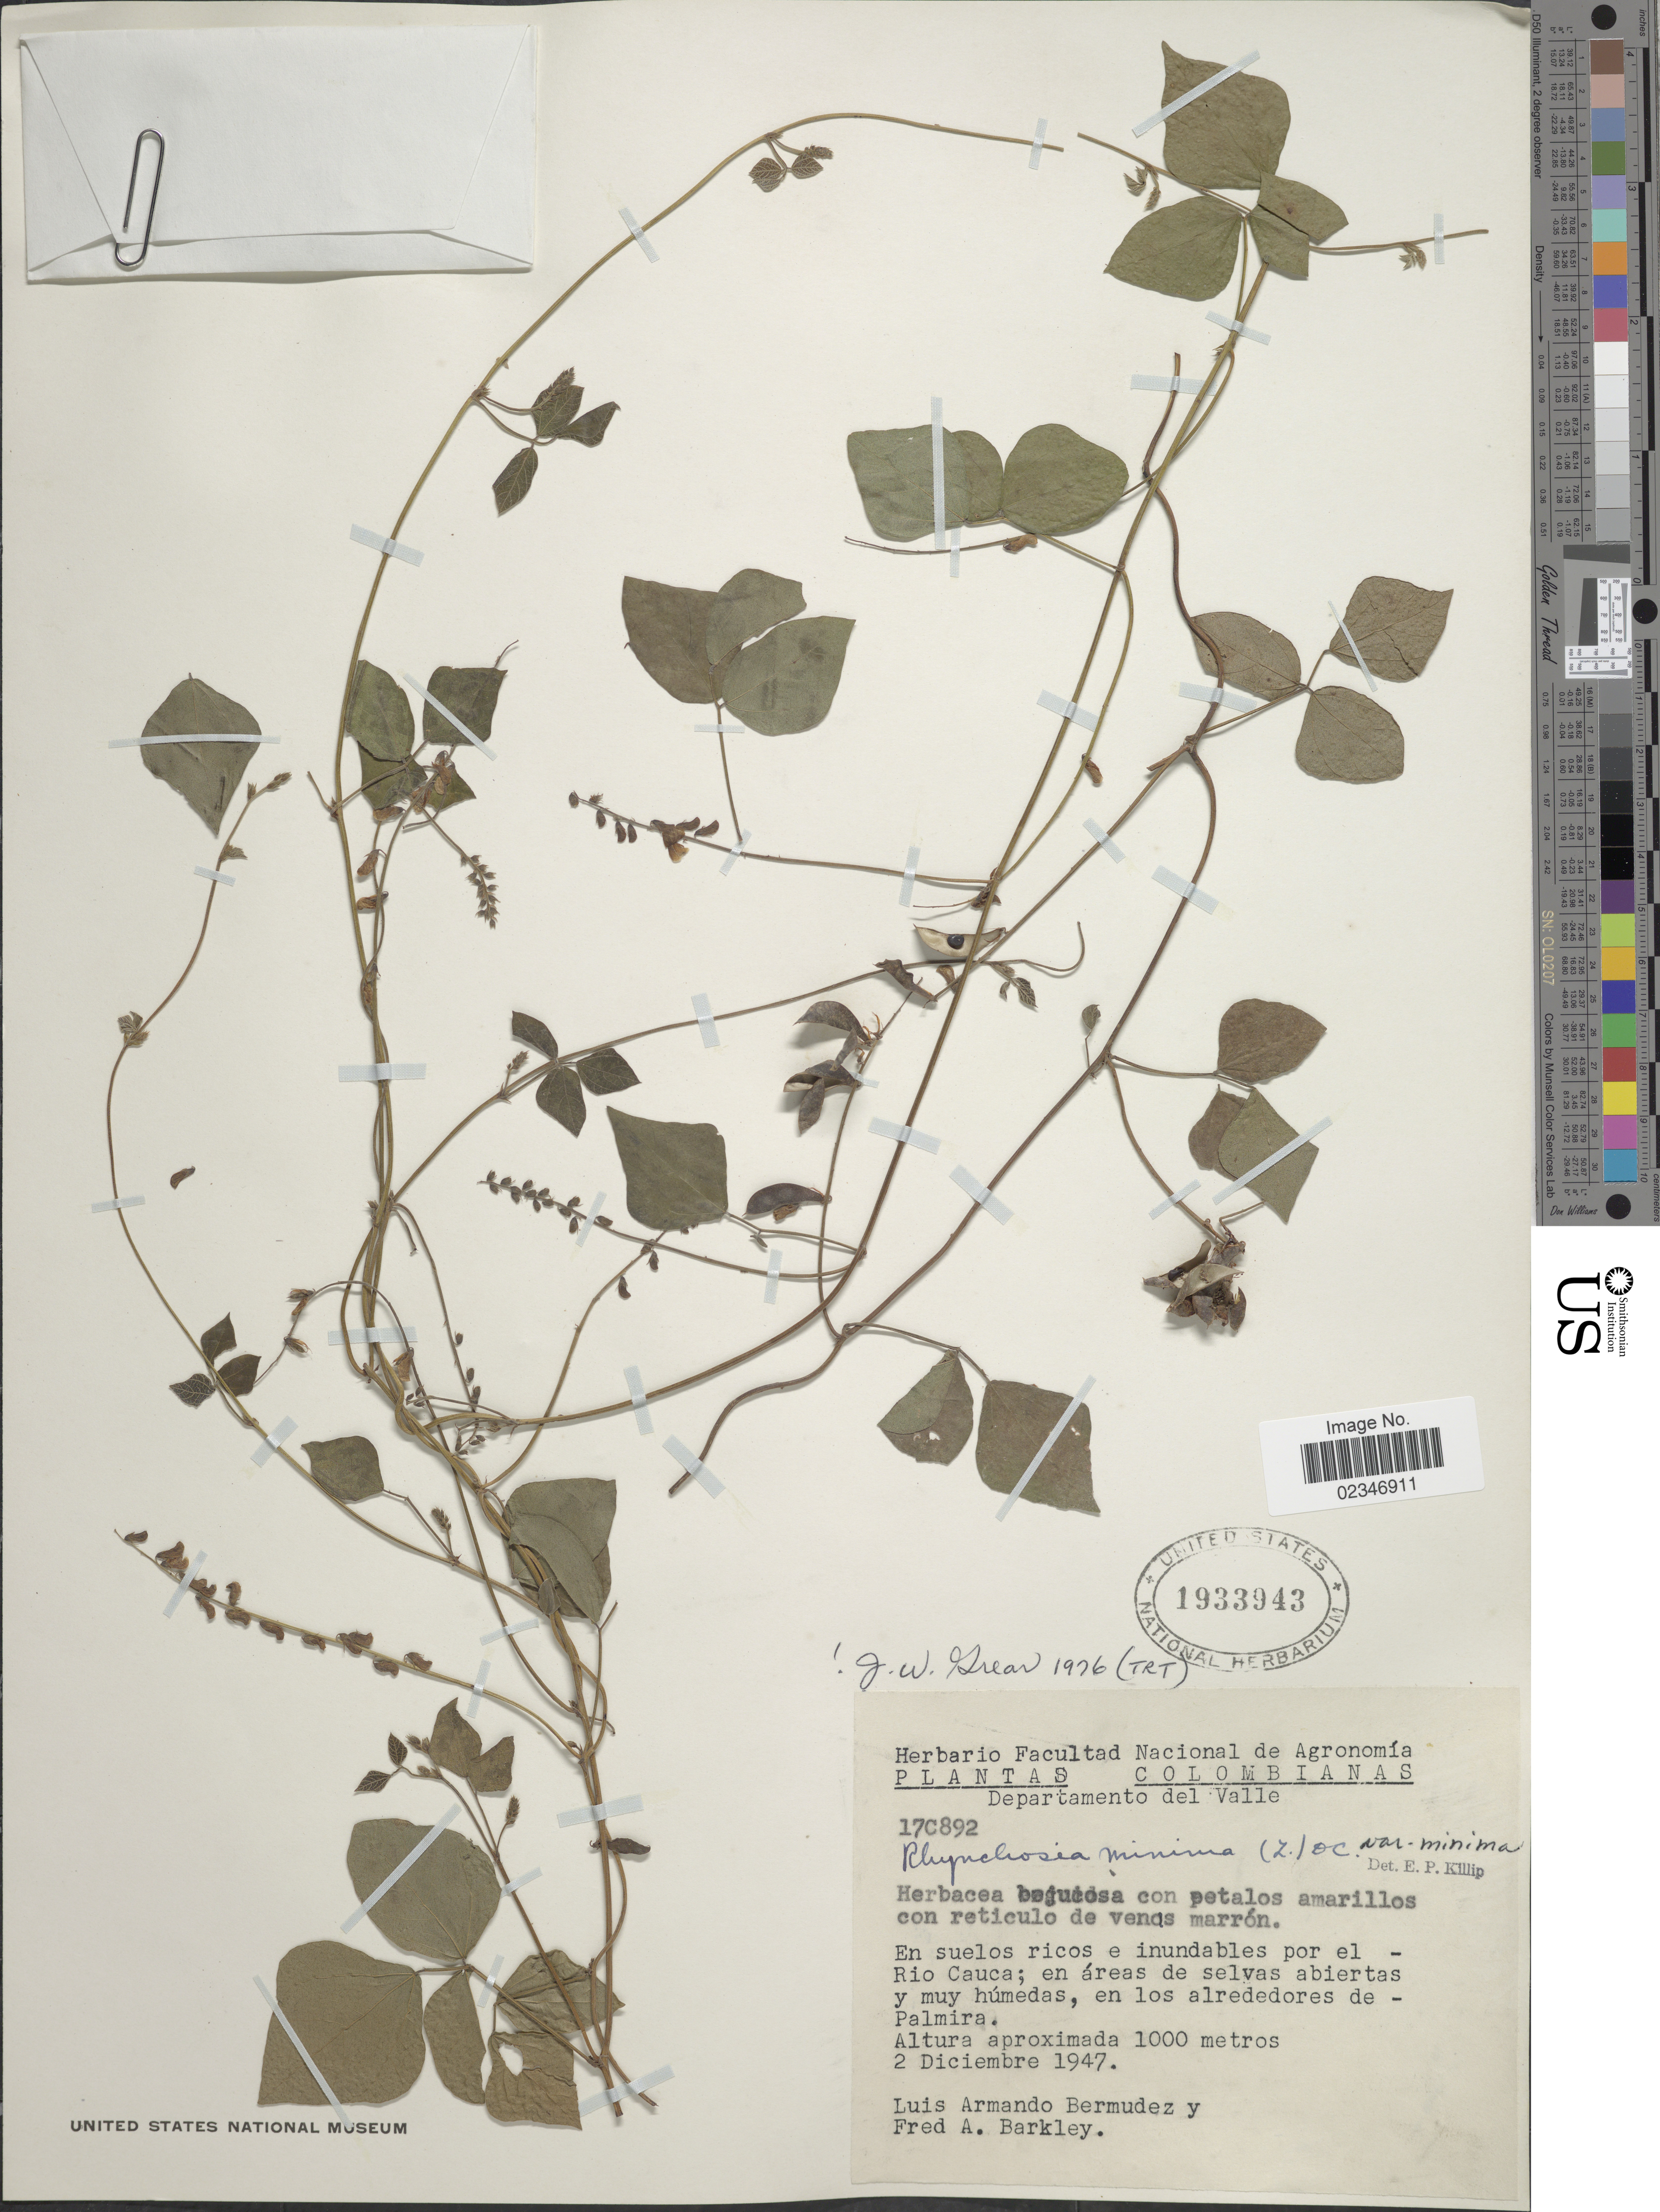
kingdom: Plantae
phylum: Tracheophyta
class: Magnoliopsida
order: Fabales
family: Fabaceae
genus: Rhynchosia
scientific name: Rhynchosia minima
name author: (L.) DC.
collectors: L. Bermudez & F. A. Barkley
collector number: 17C892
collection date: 1947-12-02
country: Colombia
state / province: Valle del Cauca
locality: Departamento del Valle, Rio Cauca, en los alrededores de Palmira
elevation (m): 1000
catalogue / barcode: US 1933943